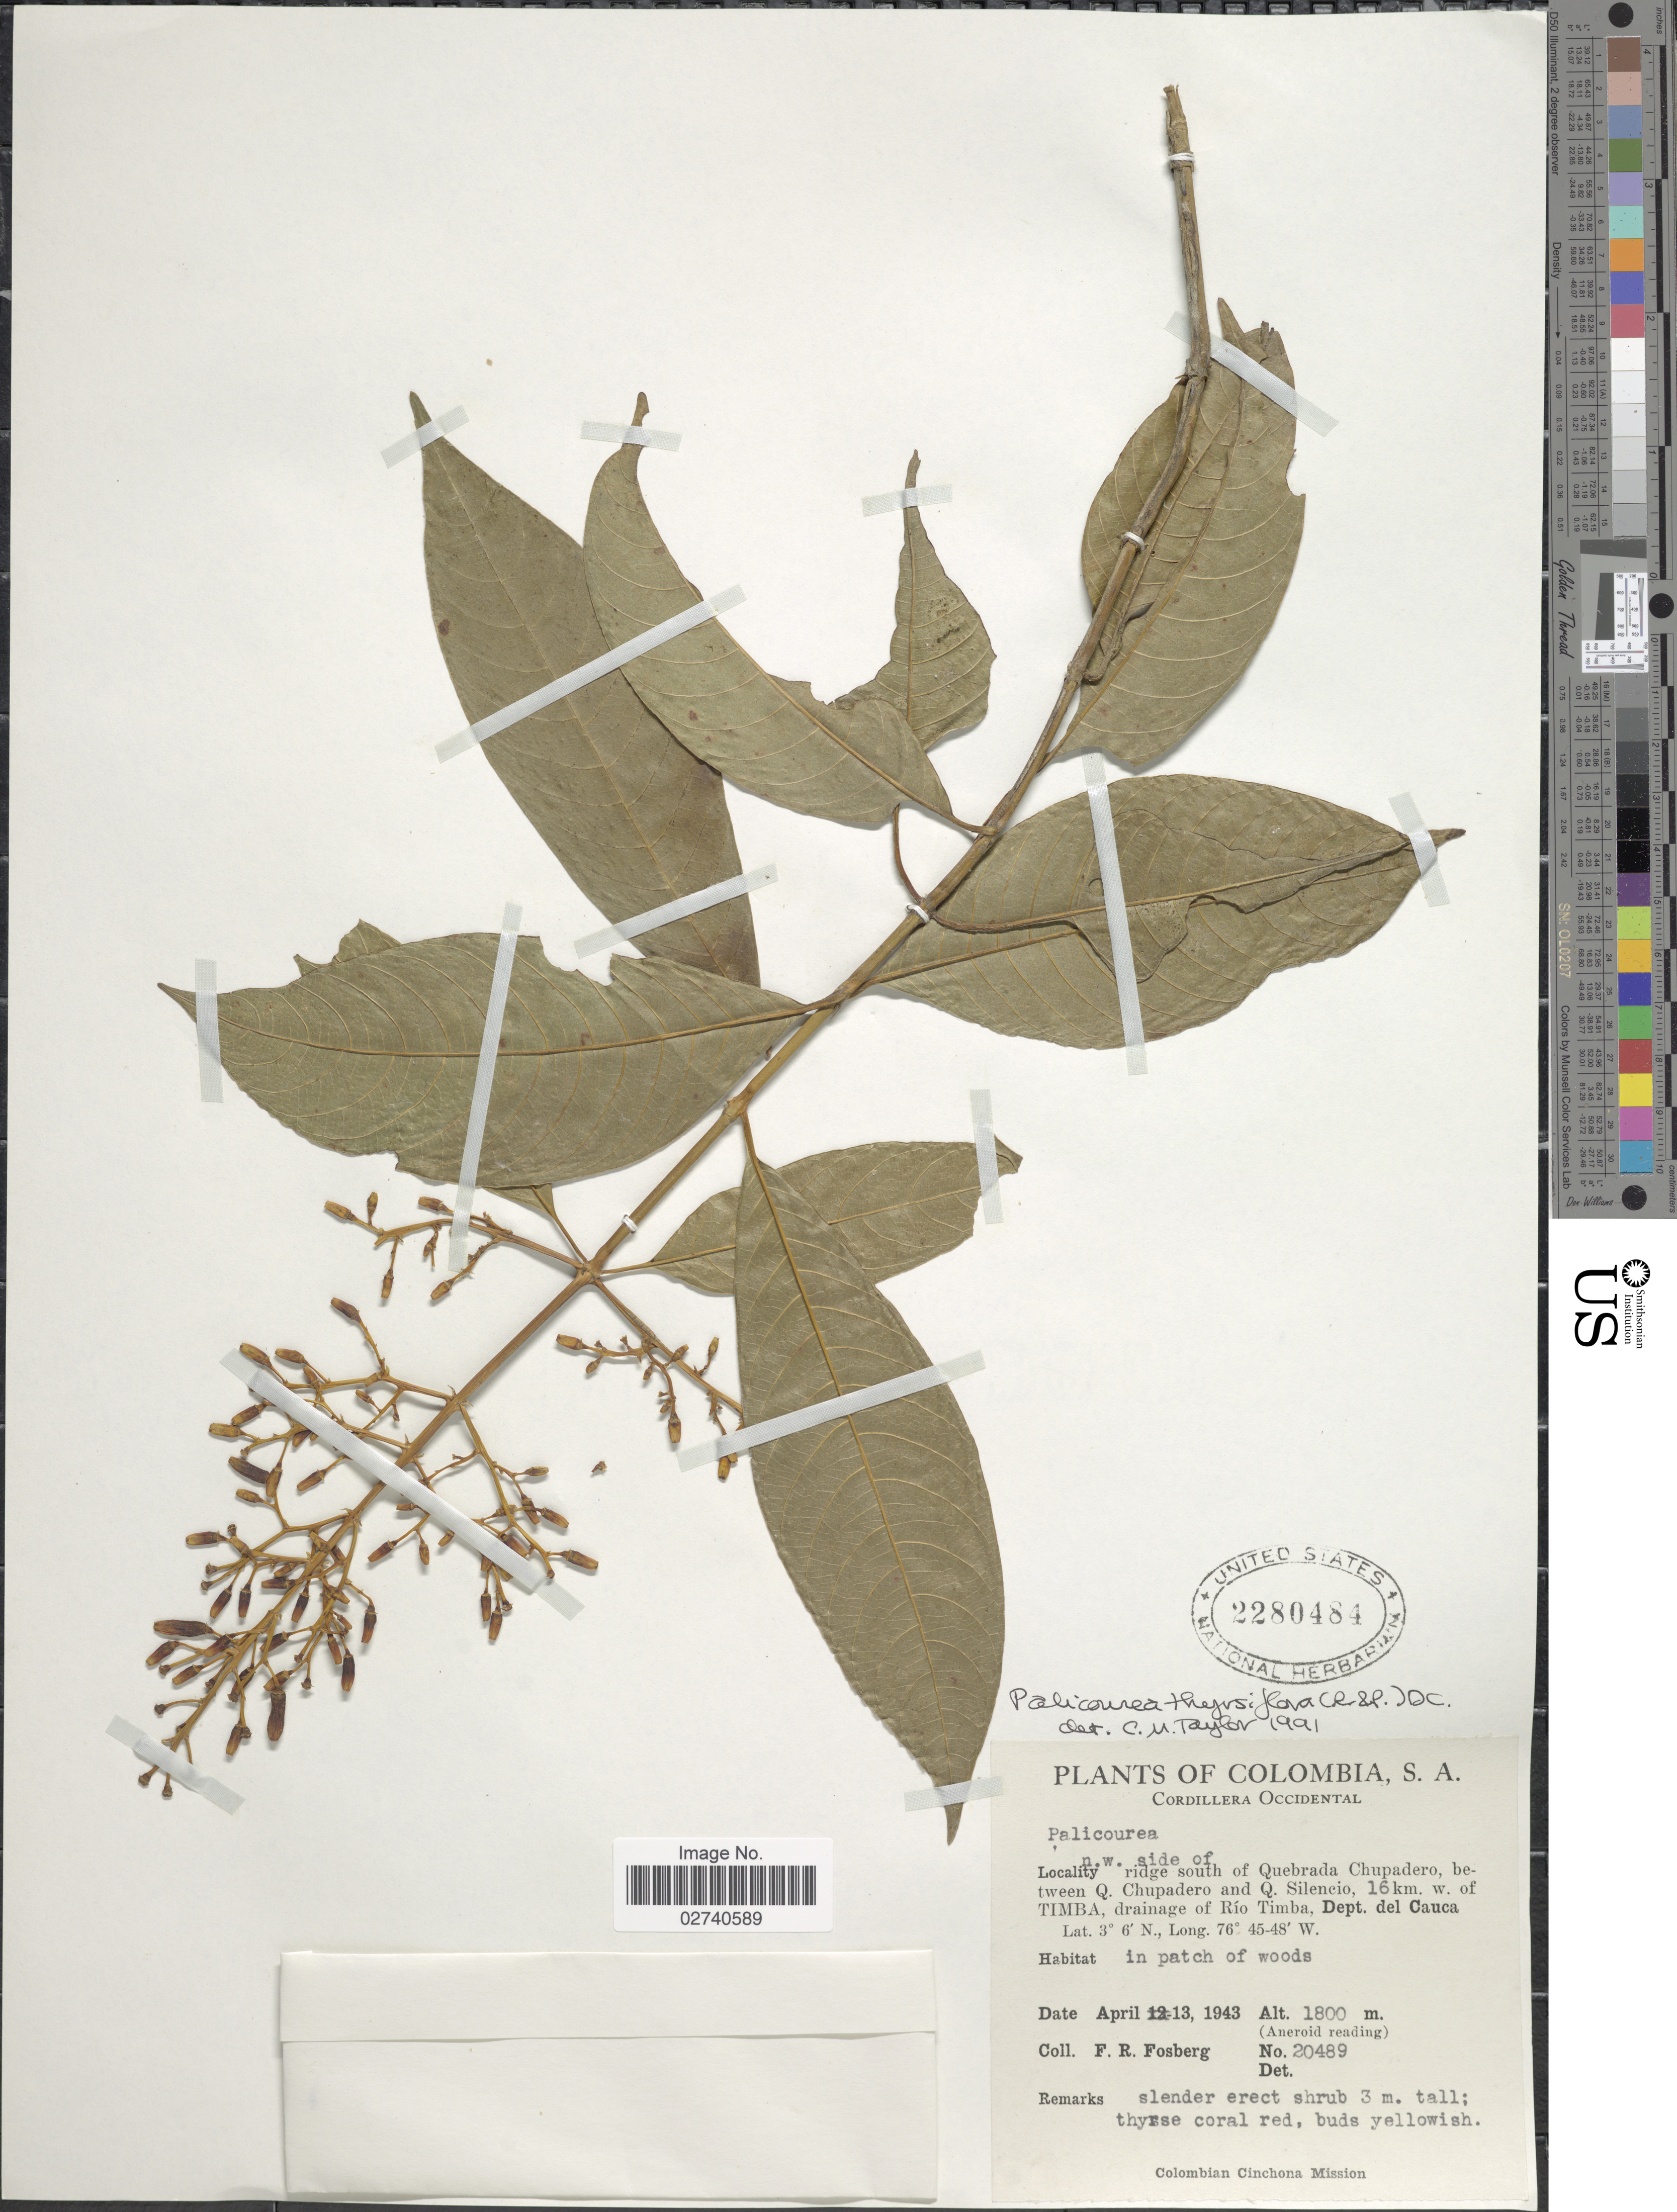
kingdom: Plantae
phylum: Tracheophyta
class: Magnoliopsida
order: Gentianales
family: Rubiaceae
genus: Palicourea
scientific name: Palicourea thyrsiflora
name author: (Ruiz & Pav.) DC.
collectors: F. R. Fosberg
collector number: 20489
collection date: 1943-04-13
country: Colombia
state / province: Cauca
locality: Cordillera Oriental, n.w. side of ridge south of Quebrada Chupadero, between Q. Chupadero and Q. Silencio, 16 km. w. of Timba, drainage of Rio Timba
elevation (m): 1800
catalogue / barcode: US 2280484